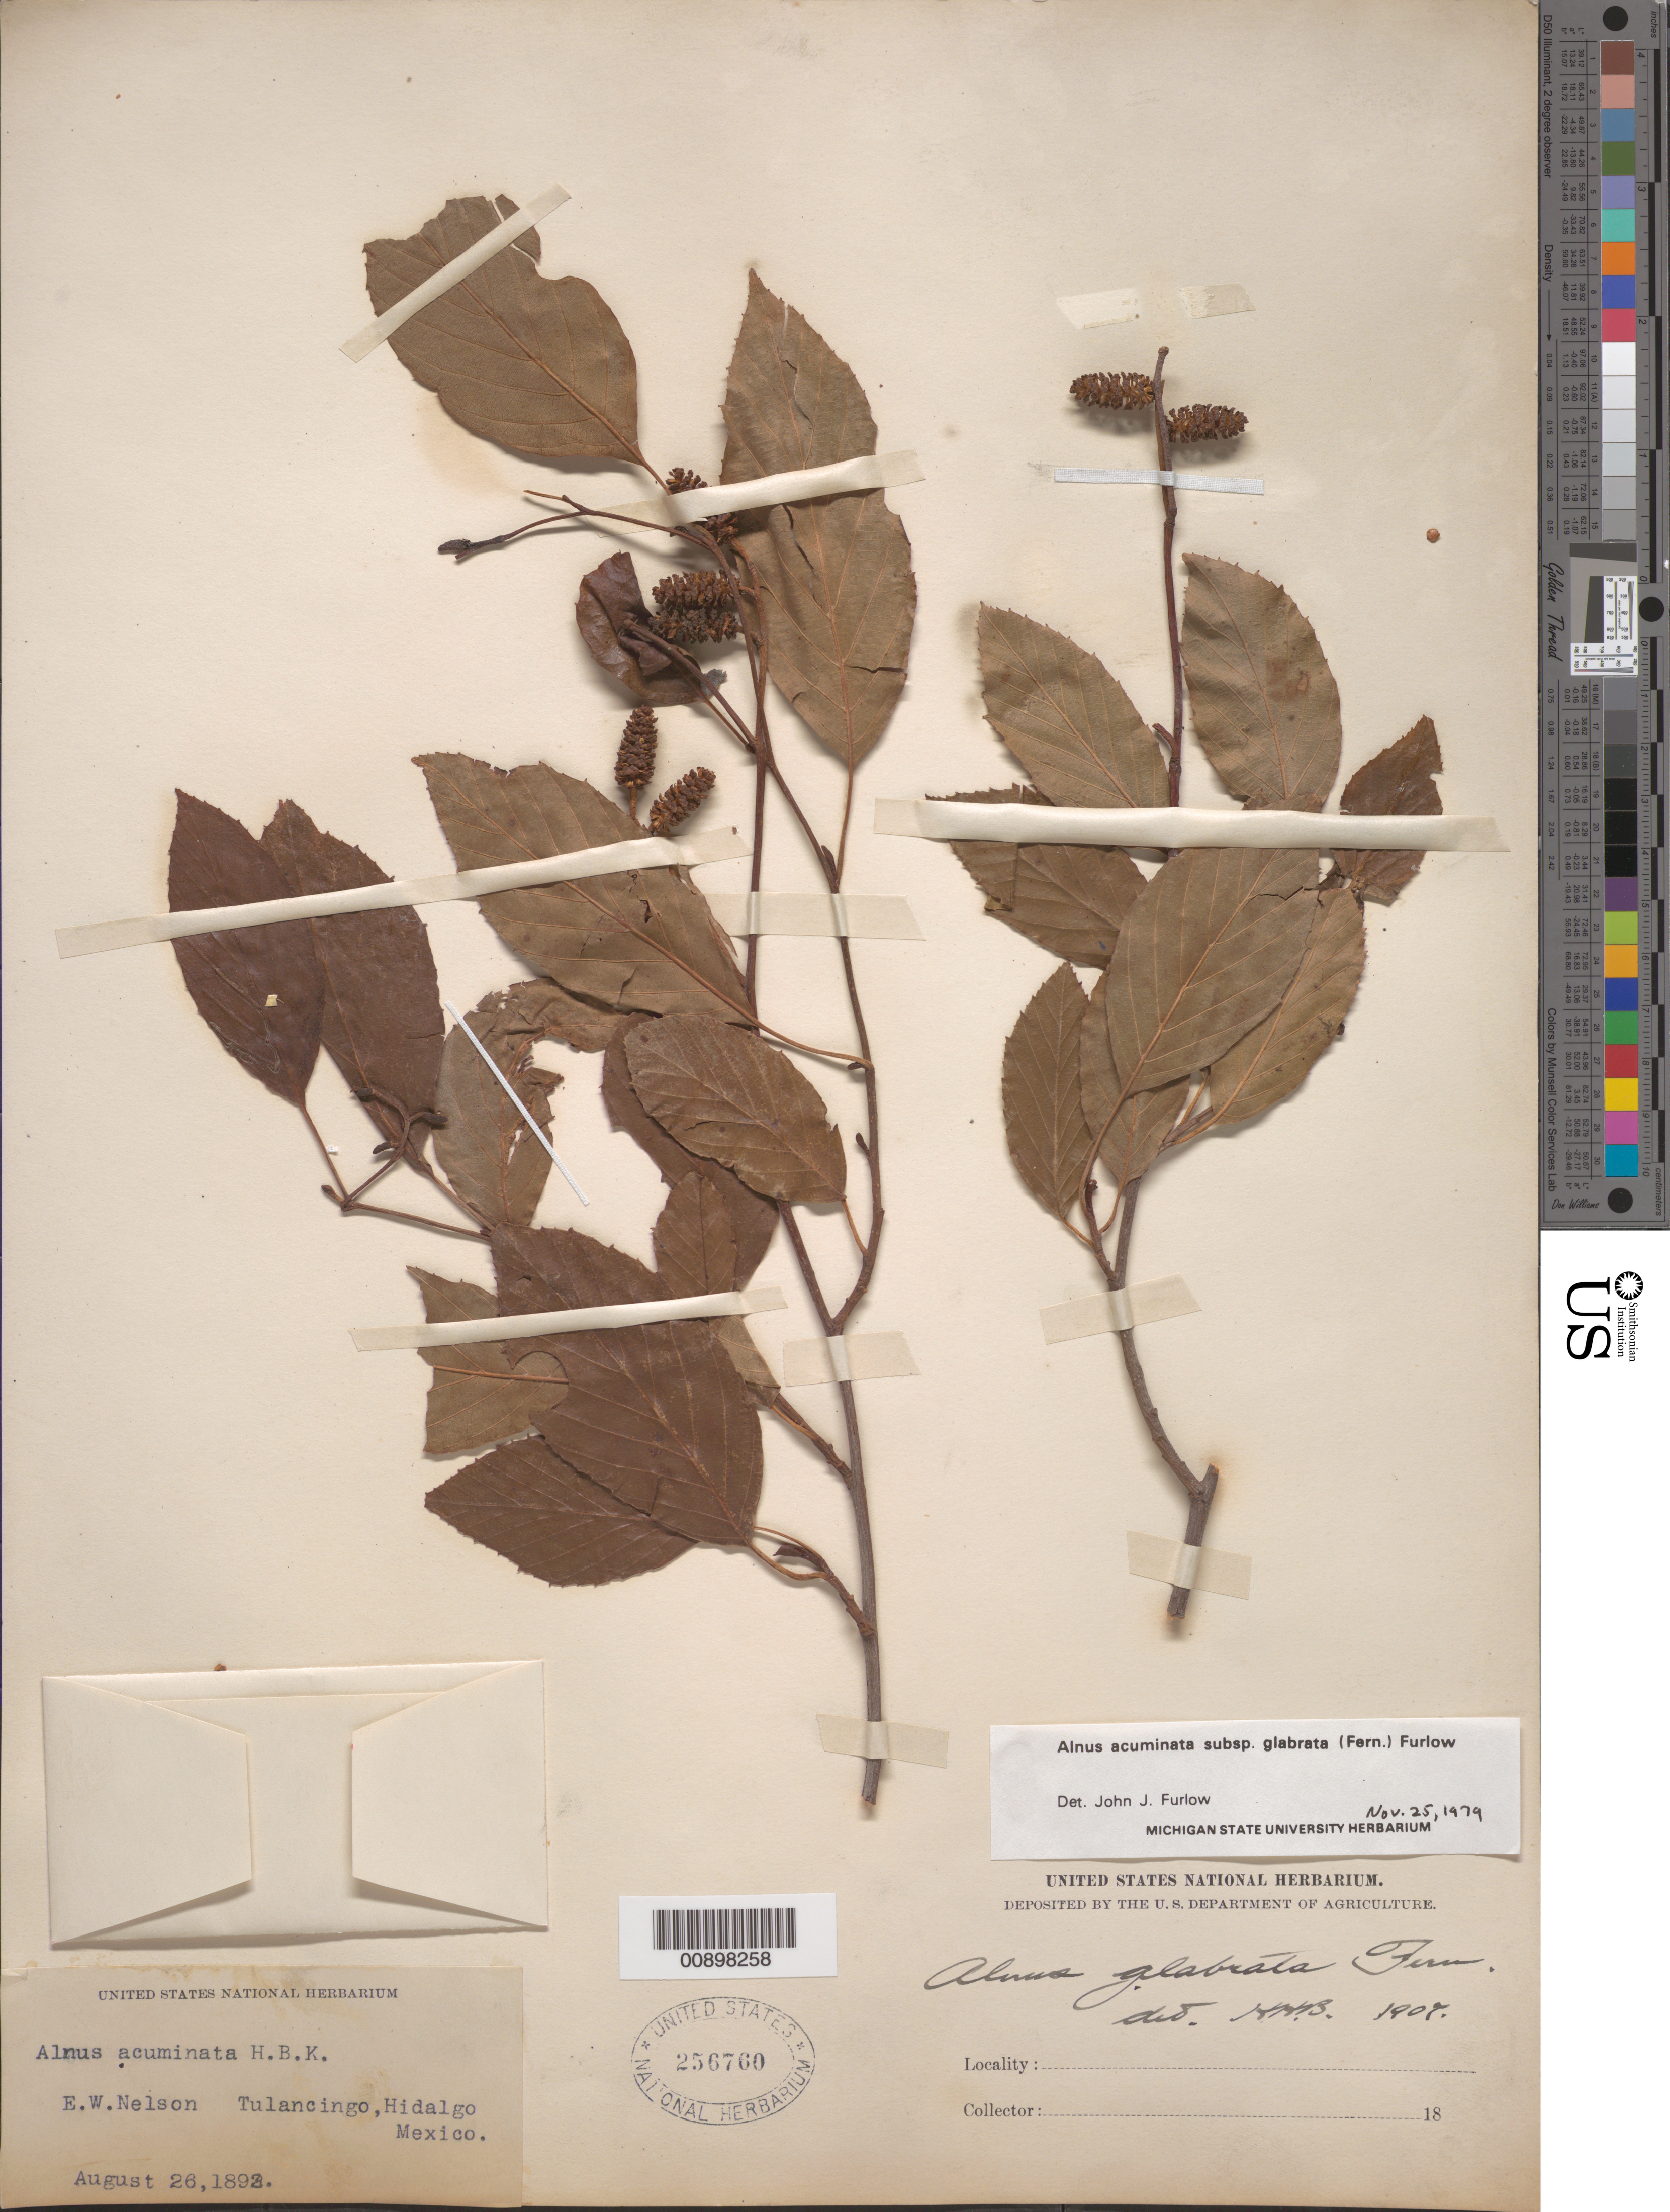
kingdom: Plantae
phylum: Tracheophyta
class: Magnoliopsida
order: Fagales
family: Betulaceae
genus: Alnus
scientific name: Alnus acuminata subsp. glabrata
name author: (Fernald) Furlow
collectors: E. W. Nelson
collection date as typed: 26 Aug 1892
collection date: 1892-08-26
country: Mexico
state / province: Hidalgo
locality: Tulancingo, Hidalgo.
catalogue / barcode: US 256760